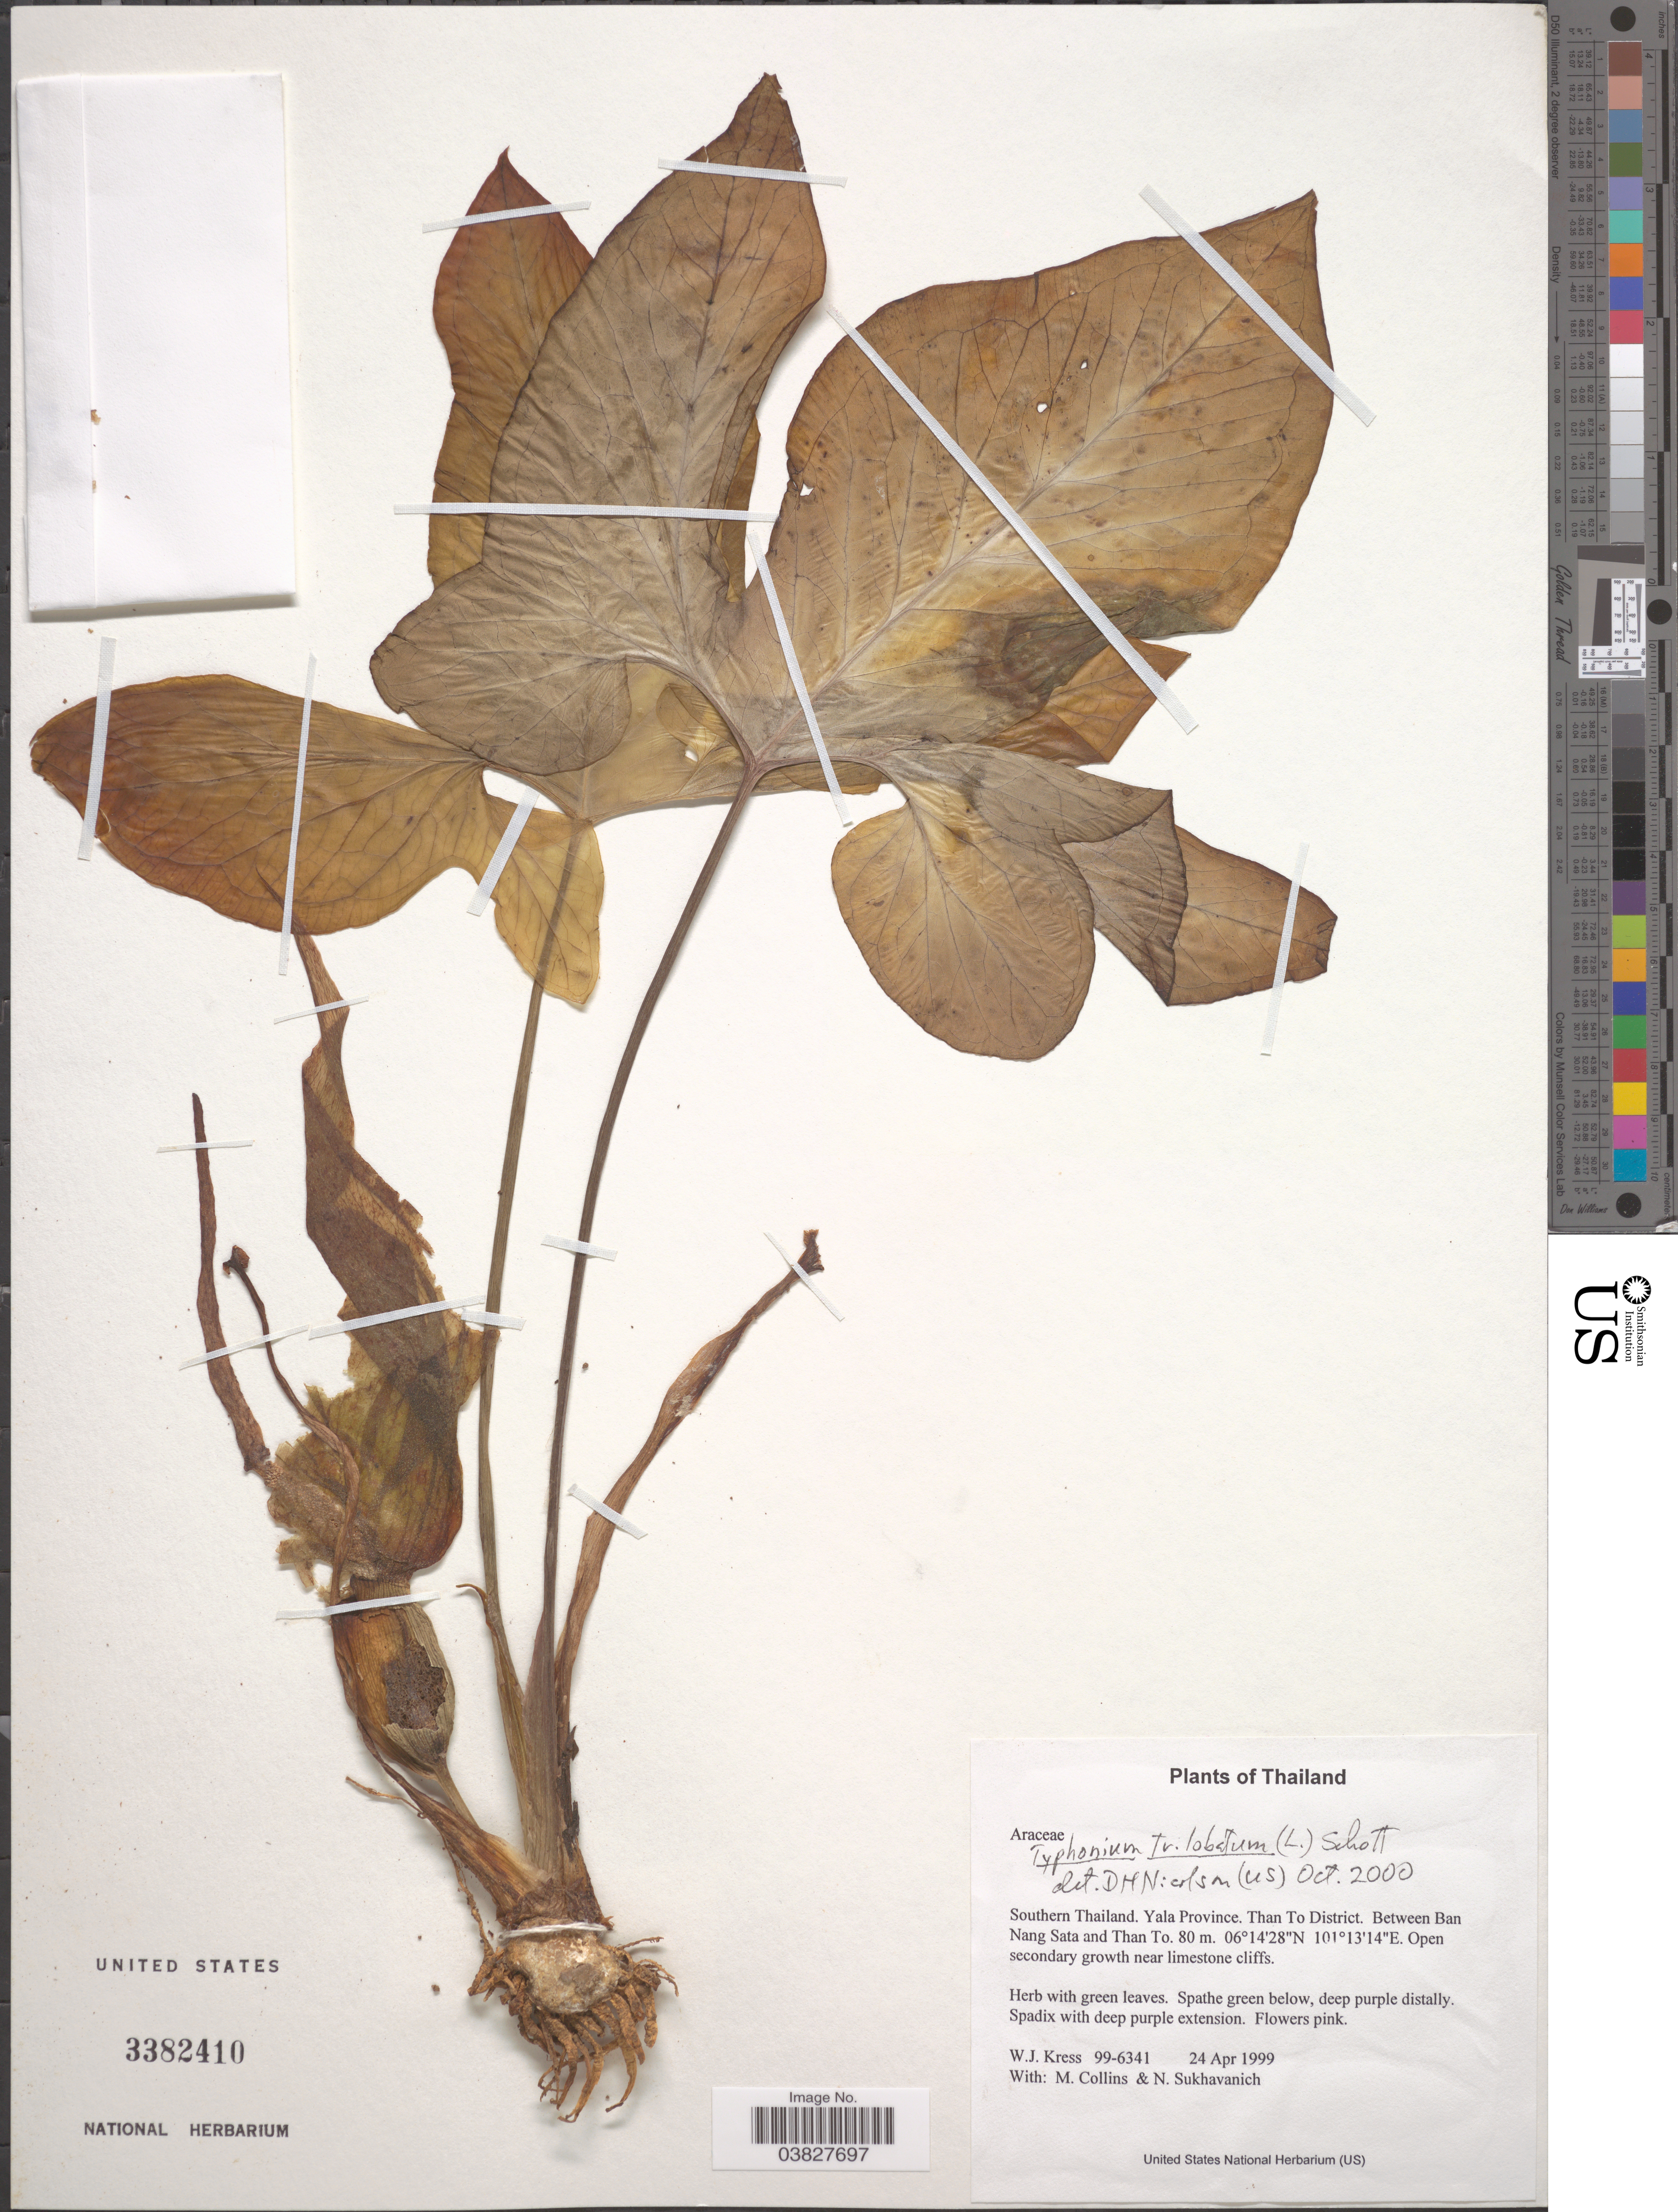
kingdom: Plantae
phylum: Tracheophyta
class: Liliopsida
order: Alismatales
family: Araceae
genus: Typhonium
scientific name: Typhonium trilobatum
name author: (L.) Schott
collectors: W. J. Kress, M. Collins & N. Sukhavanich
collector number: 99-6341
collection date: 1999-04-24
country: Thailand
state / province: Yala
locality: Southern Thailand. Than To District. Between Ban Nang Sata and Than To.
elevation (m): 80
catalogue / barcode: US 3382410